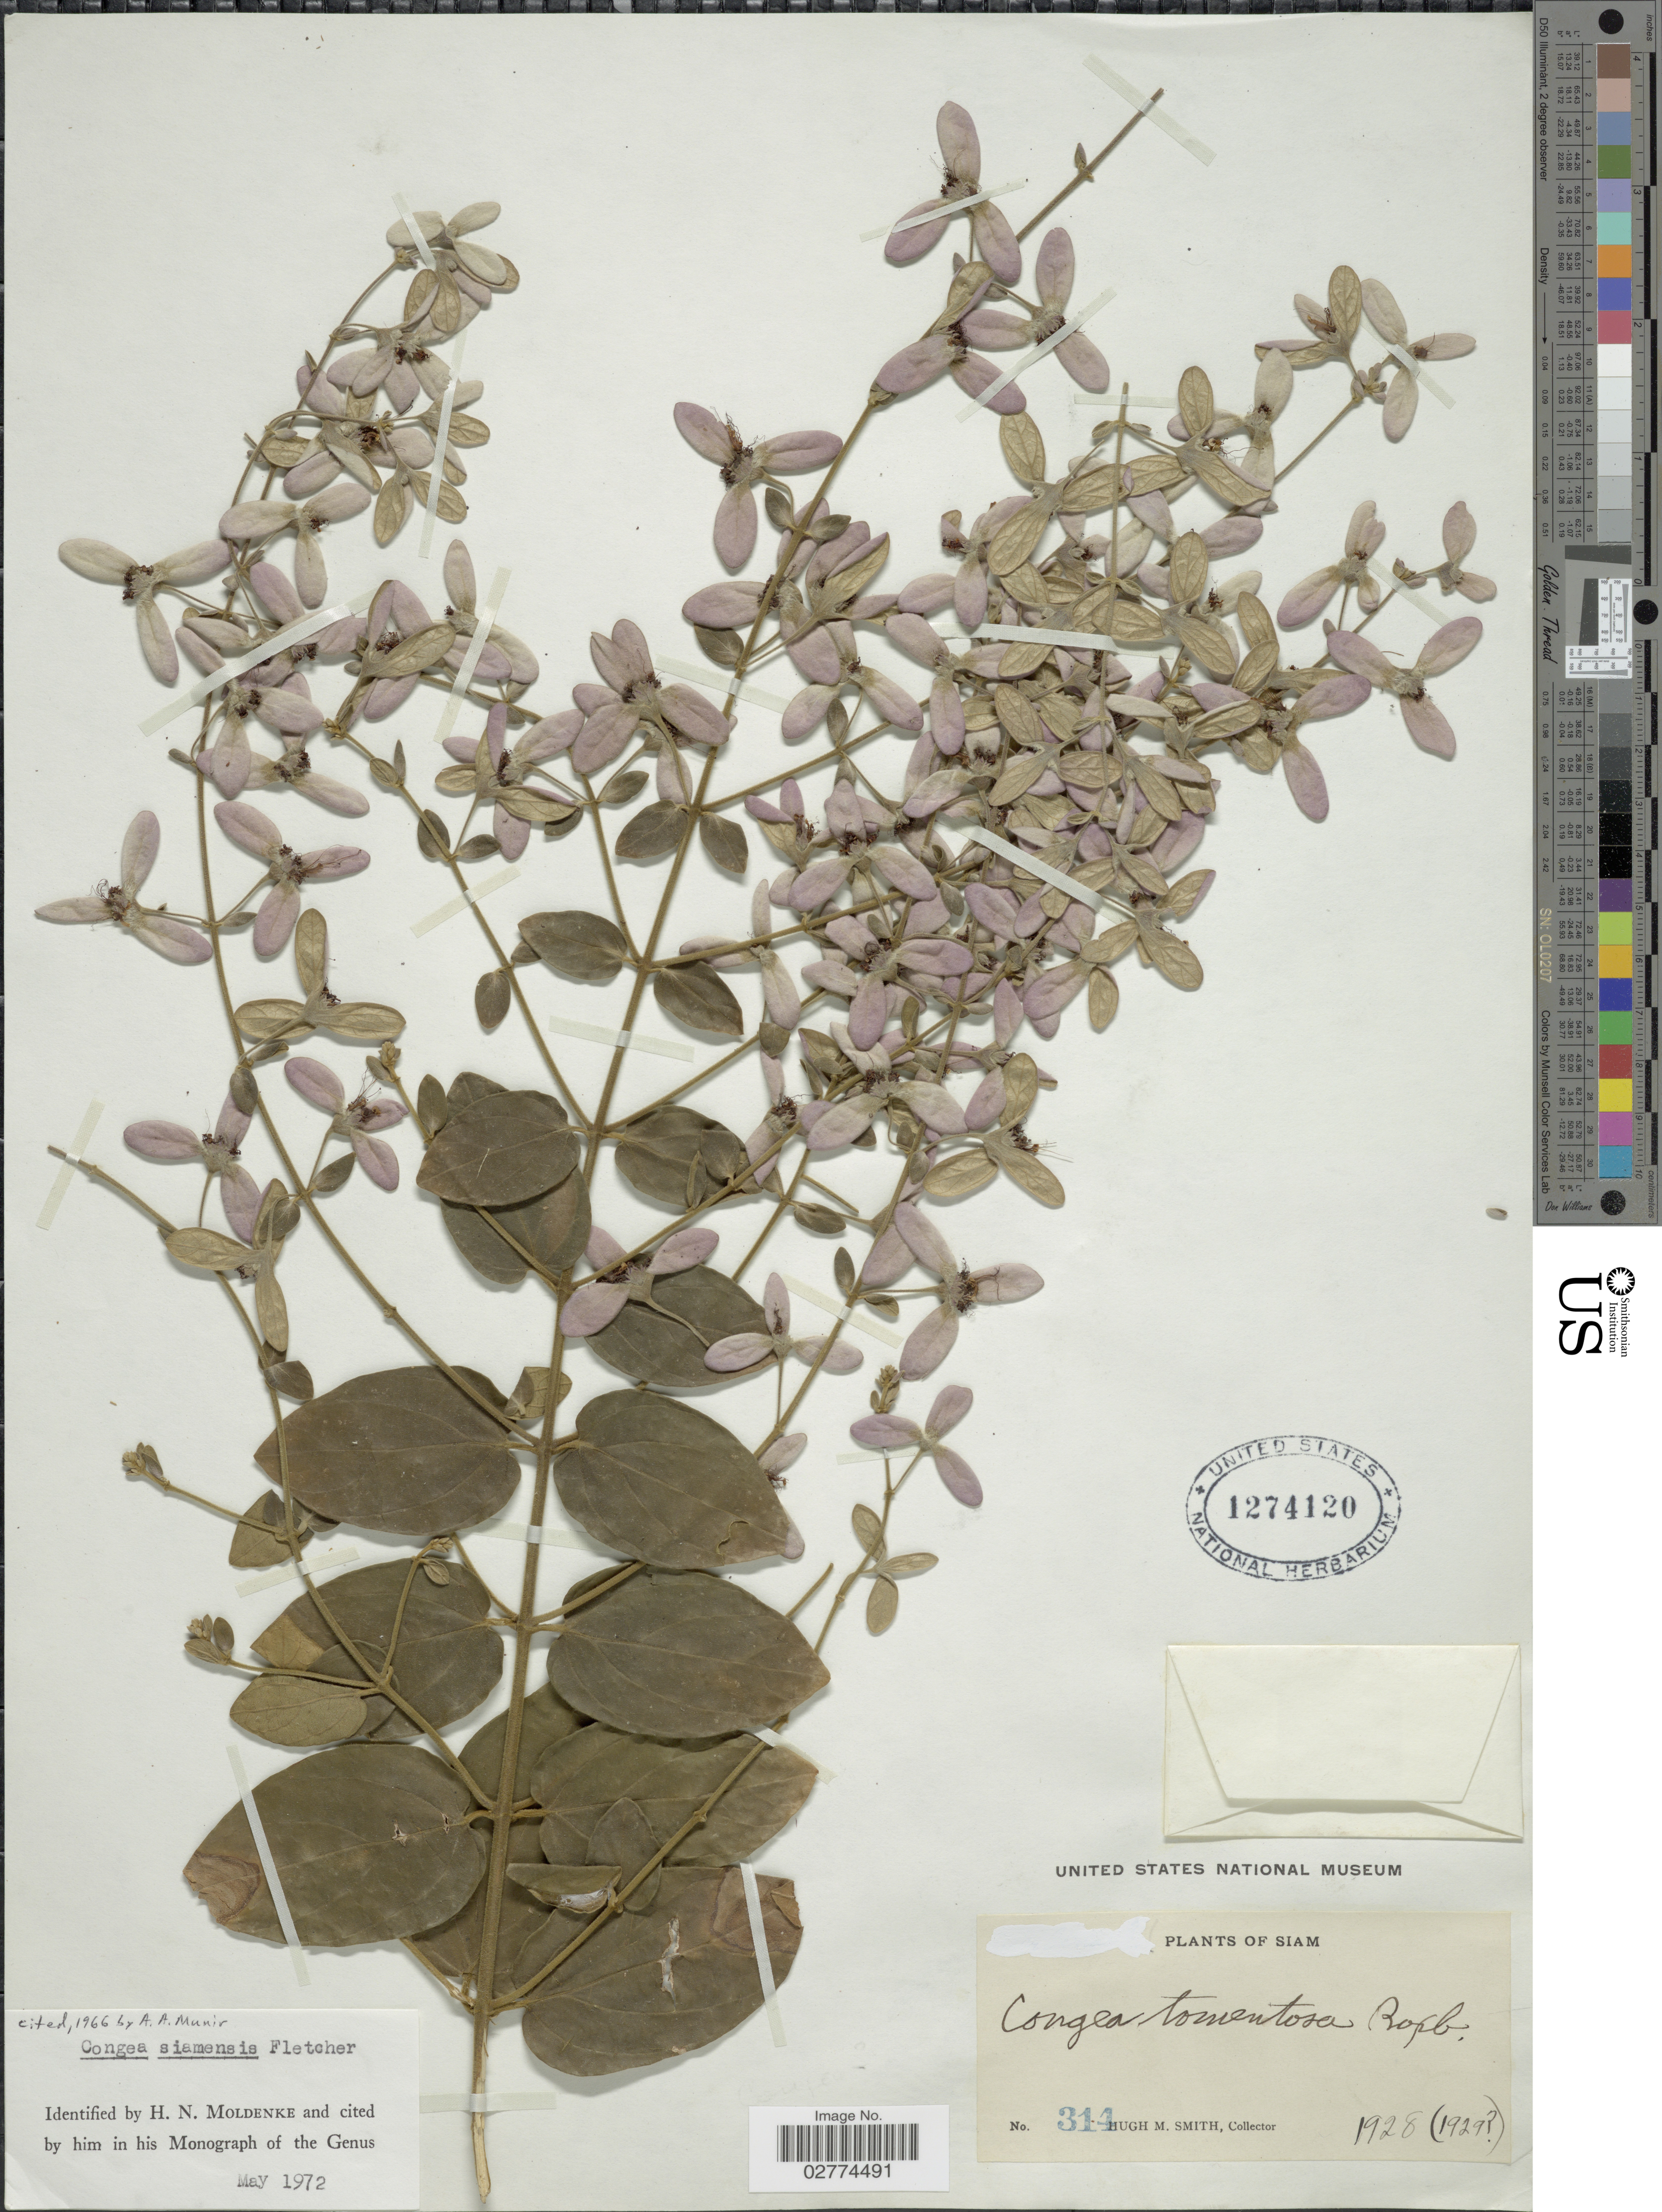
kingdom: Plantae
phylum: Tracheophyta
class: Magnoliopsida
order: Lamiales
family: Lamiaceae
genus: Congea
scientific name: Congea siamensis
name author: H.R. Fletcher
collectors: H. M. Smith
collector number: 314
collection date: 1928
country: Thailand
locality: Siam.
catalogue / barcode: US 1274120